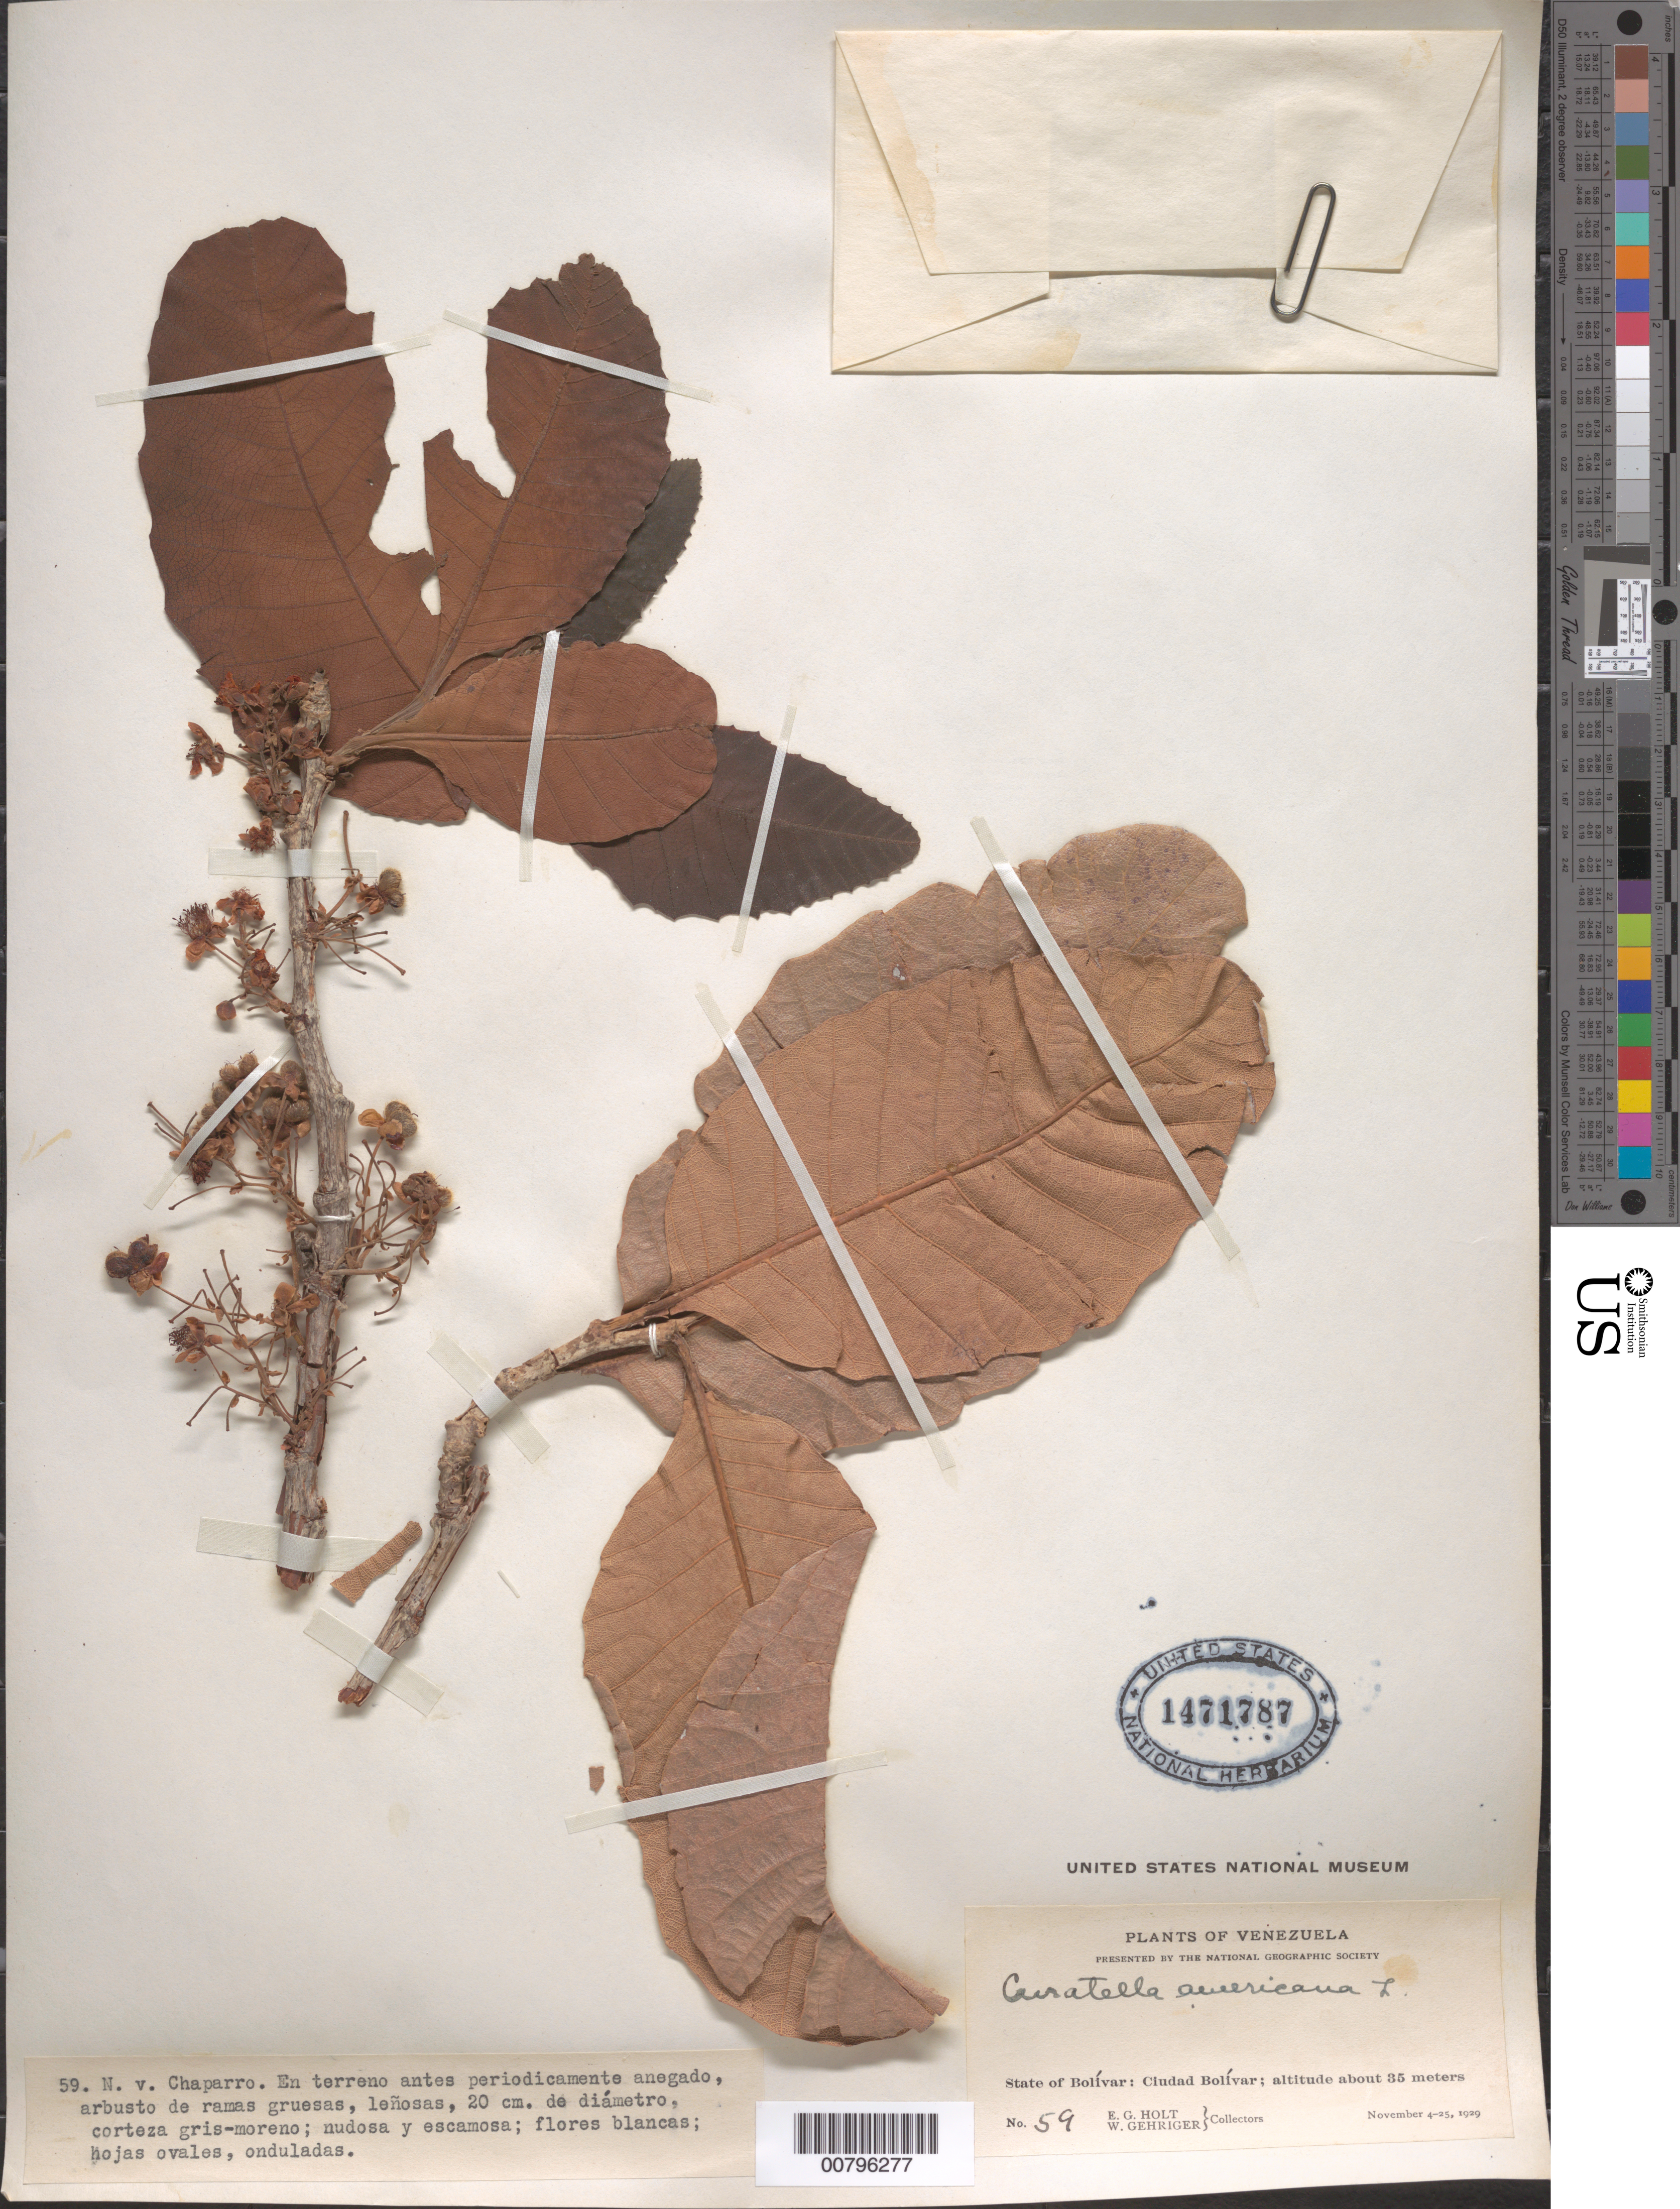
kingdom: Plantae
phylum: Tracheophyta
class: Magnoliopsida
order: Dilleniales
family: Dilleniaceae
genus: Curatella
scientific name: Curatella americana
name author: L.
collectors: E. Holt & W. Gehriger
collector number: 59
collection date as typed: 4-Nov-29 to 25-Nov-29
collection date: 1929-11-04/1929-11-25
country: Venezuela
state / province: Bolívar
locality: Ciudad Bolívar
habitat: Terrano antes periodicamente anegado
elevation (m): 35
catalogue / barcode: US 1471787